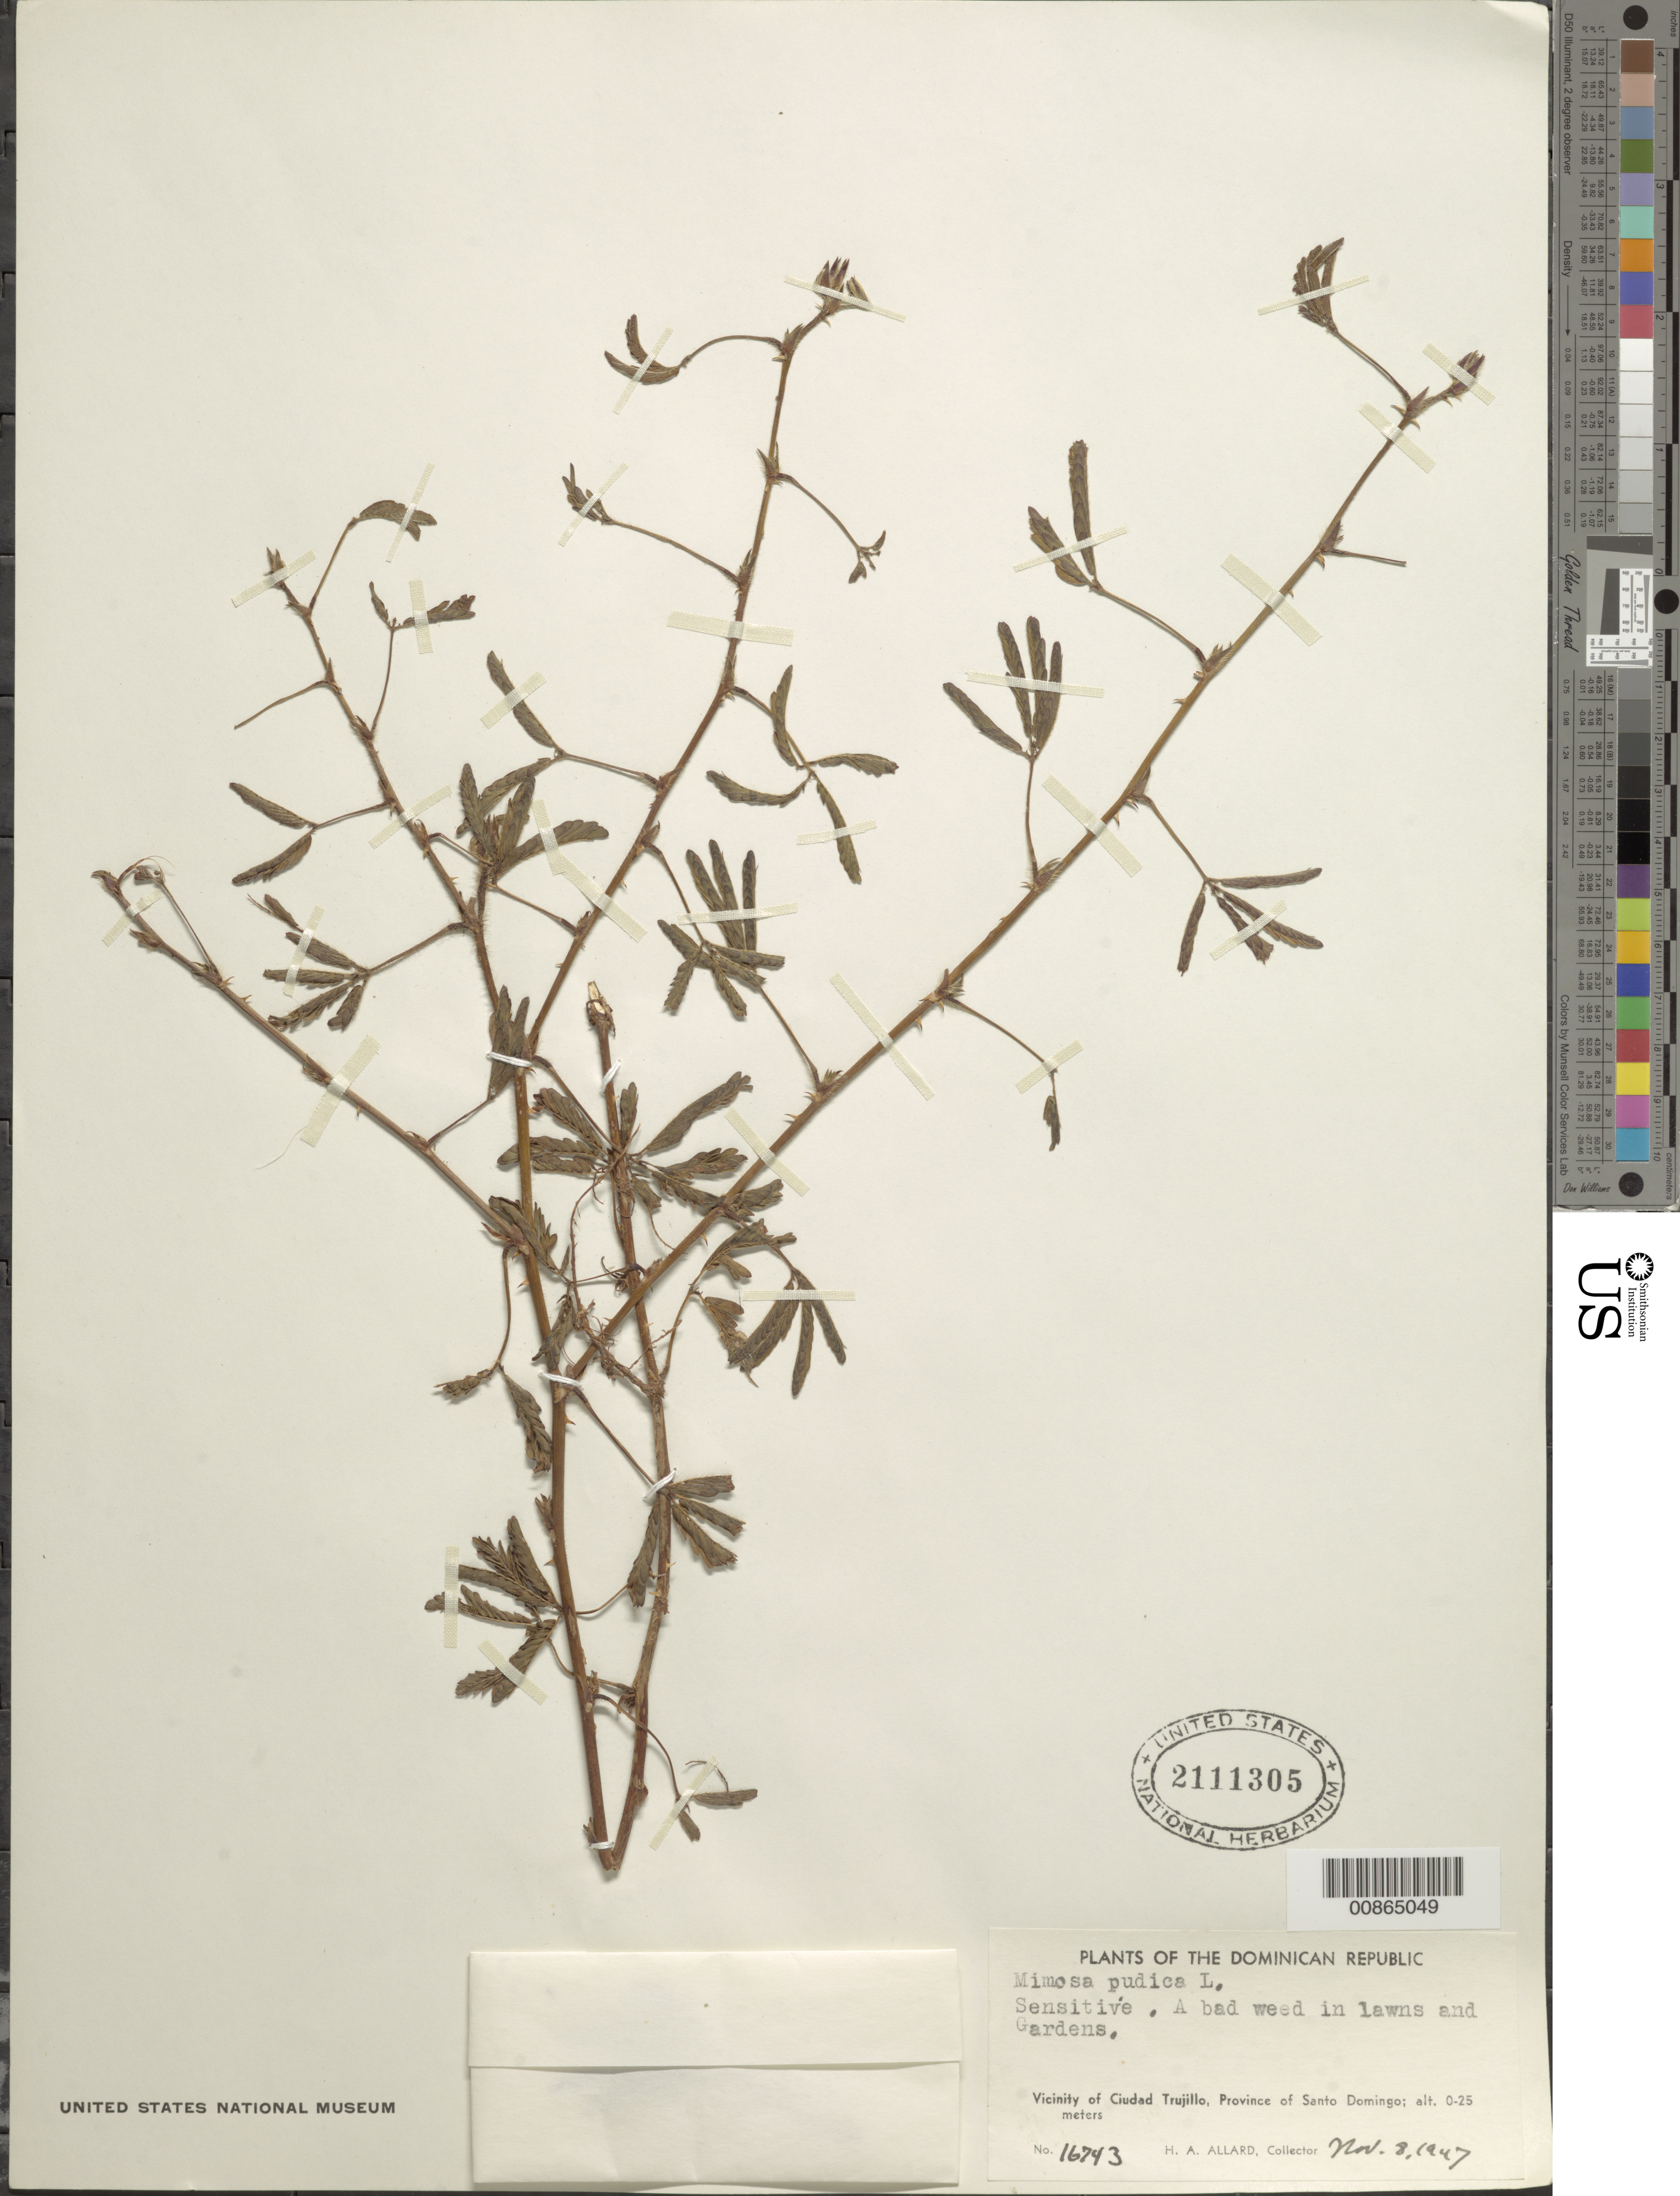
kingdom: Plantae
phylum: Tracheophyta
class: Magnoliopsida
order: Fabales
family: Fabaceae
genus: Mimosa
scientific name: Mimosa pudica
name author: L.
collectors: H. A. Allard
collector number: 16743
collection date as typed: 08 Nov 1947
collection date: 1947-11-08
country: Dominican Republic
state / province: Distrito Nacional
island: Hispaniola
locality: Vicinity of Ciudad Trujillo, Province of Santo Domingo (obsolete).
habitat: Lawns and gardens.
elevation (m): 0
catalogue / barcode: US 2111305